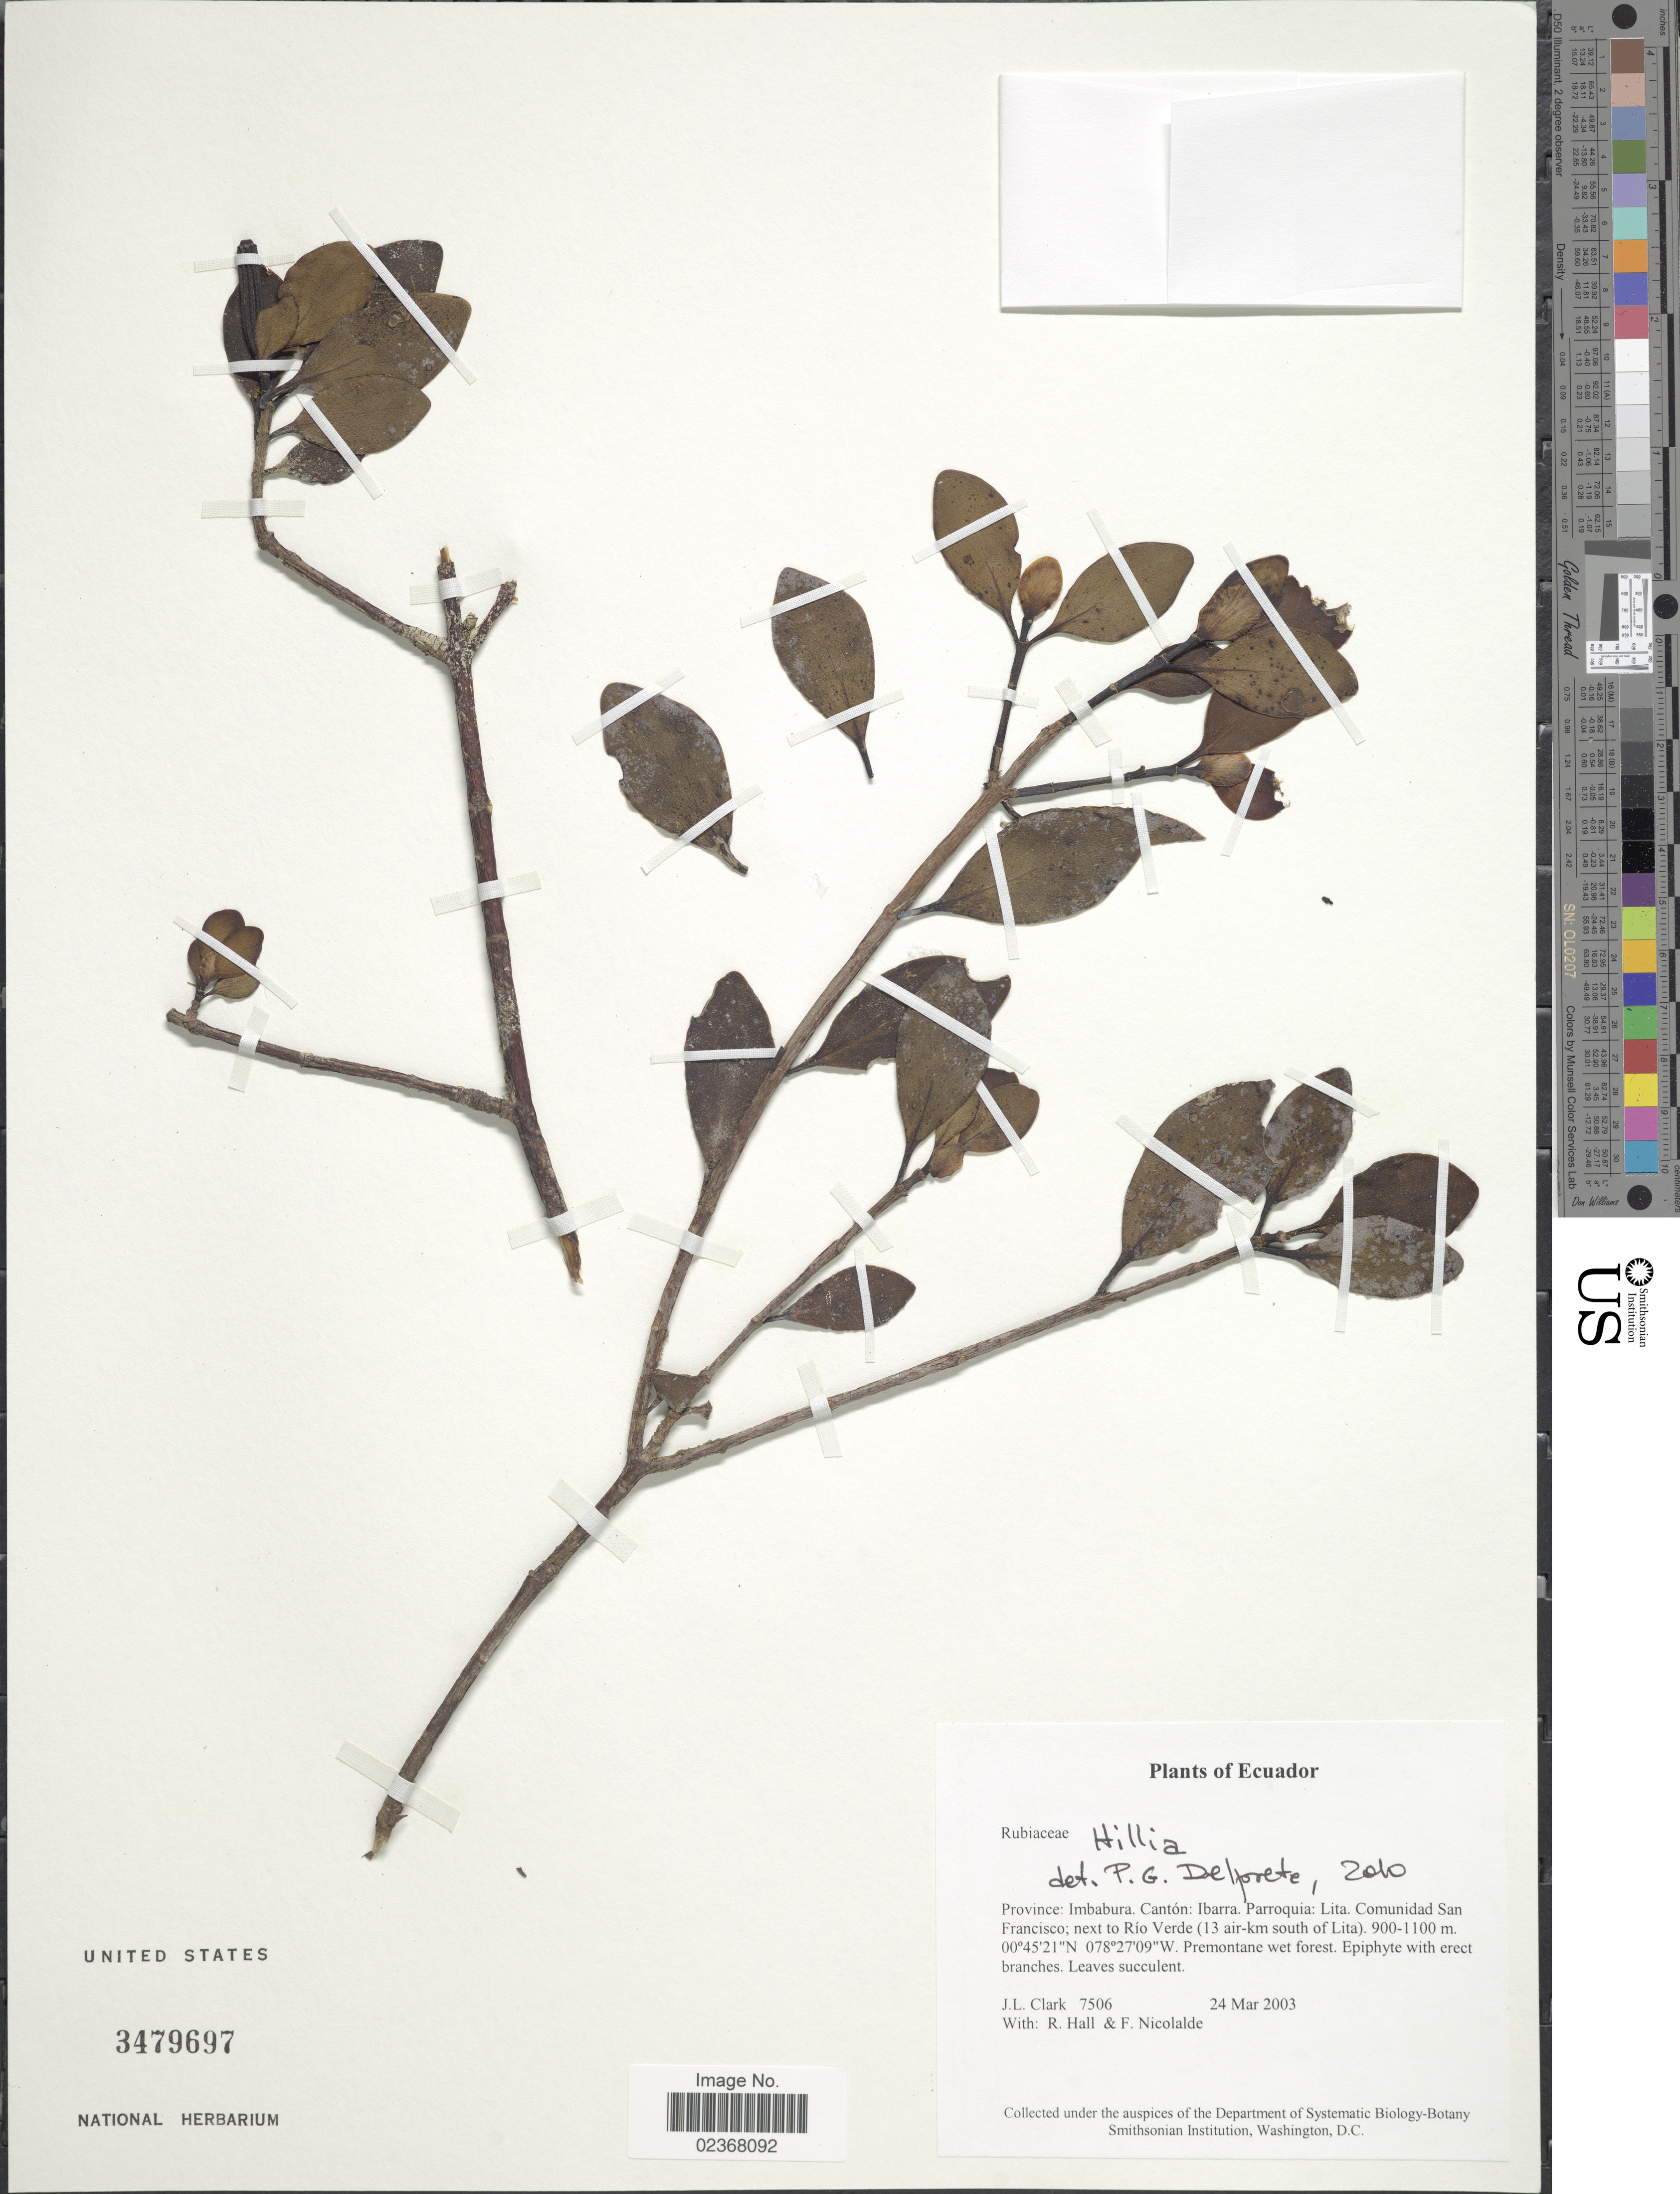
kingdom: Plantae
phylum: Tracheophyta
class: Magnoliopsida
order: Gentianales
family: Rubiaceae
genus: Hillia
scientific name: Hillia sp.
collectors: J. L. Clark, R. Hall & F. Nicolalde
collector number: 7506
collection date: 2003-03-24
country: Ecuador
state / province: Imbabura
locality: Province: Imbabura, Canton, Ibarra, Parriquia: Lita, Comunidad San Francisco, next to Rio Verde (13 air-km south of Lita)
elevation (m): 900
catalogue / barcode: US 3479697